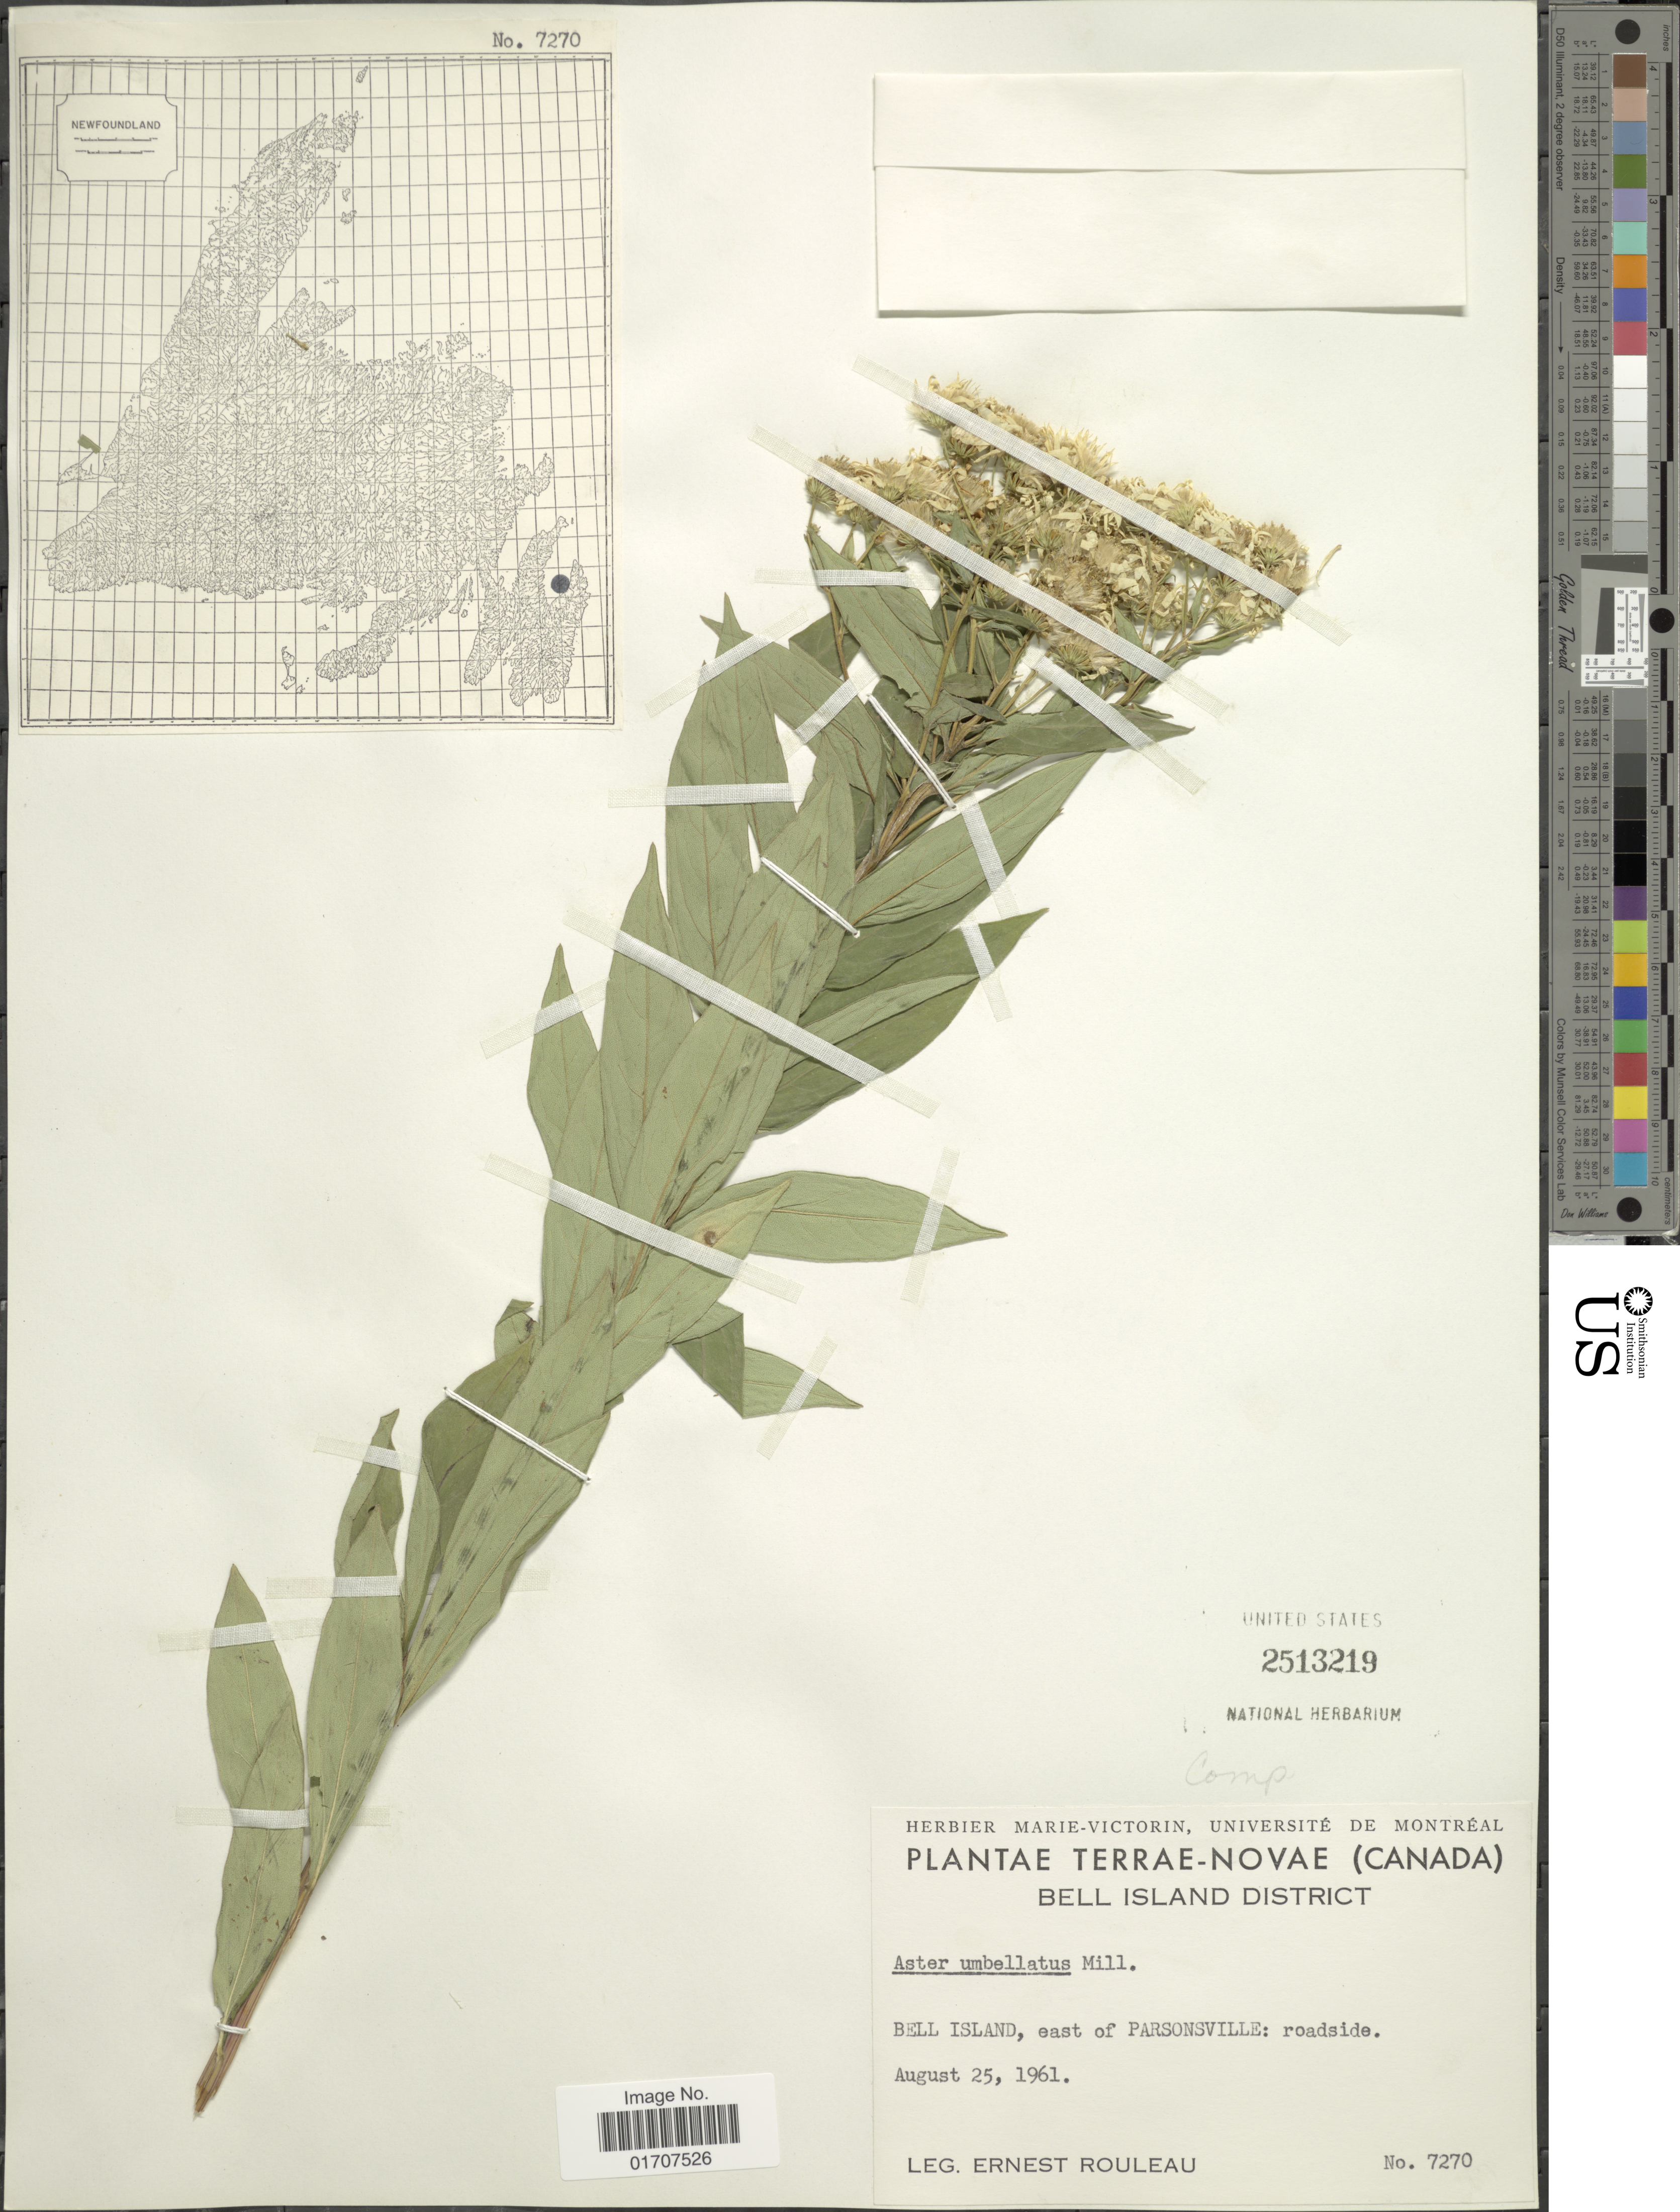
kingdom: Plantae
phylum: Tracheophyta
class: Magnoliopsida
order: Asterales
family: Asteraceae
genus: Doellingeria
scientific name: Doellingeria umbellata var. umbellata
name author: Nees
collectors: E. Rouleau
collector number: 7270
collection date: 1961-08-25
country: Canada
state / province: Newfoundland and Labrador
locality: Terrae-Novae, Bell Island District, Bell Island, east of Parsonsville: roadside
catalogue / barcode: US 2513219